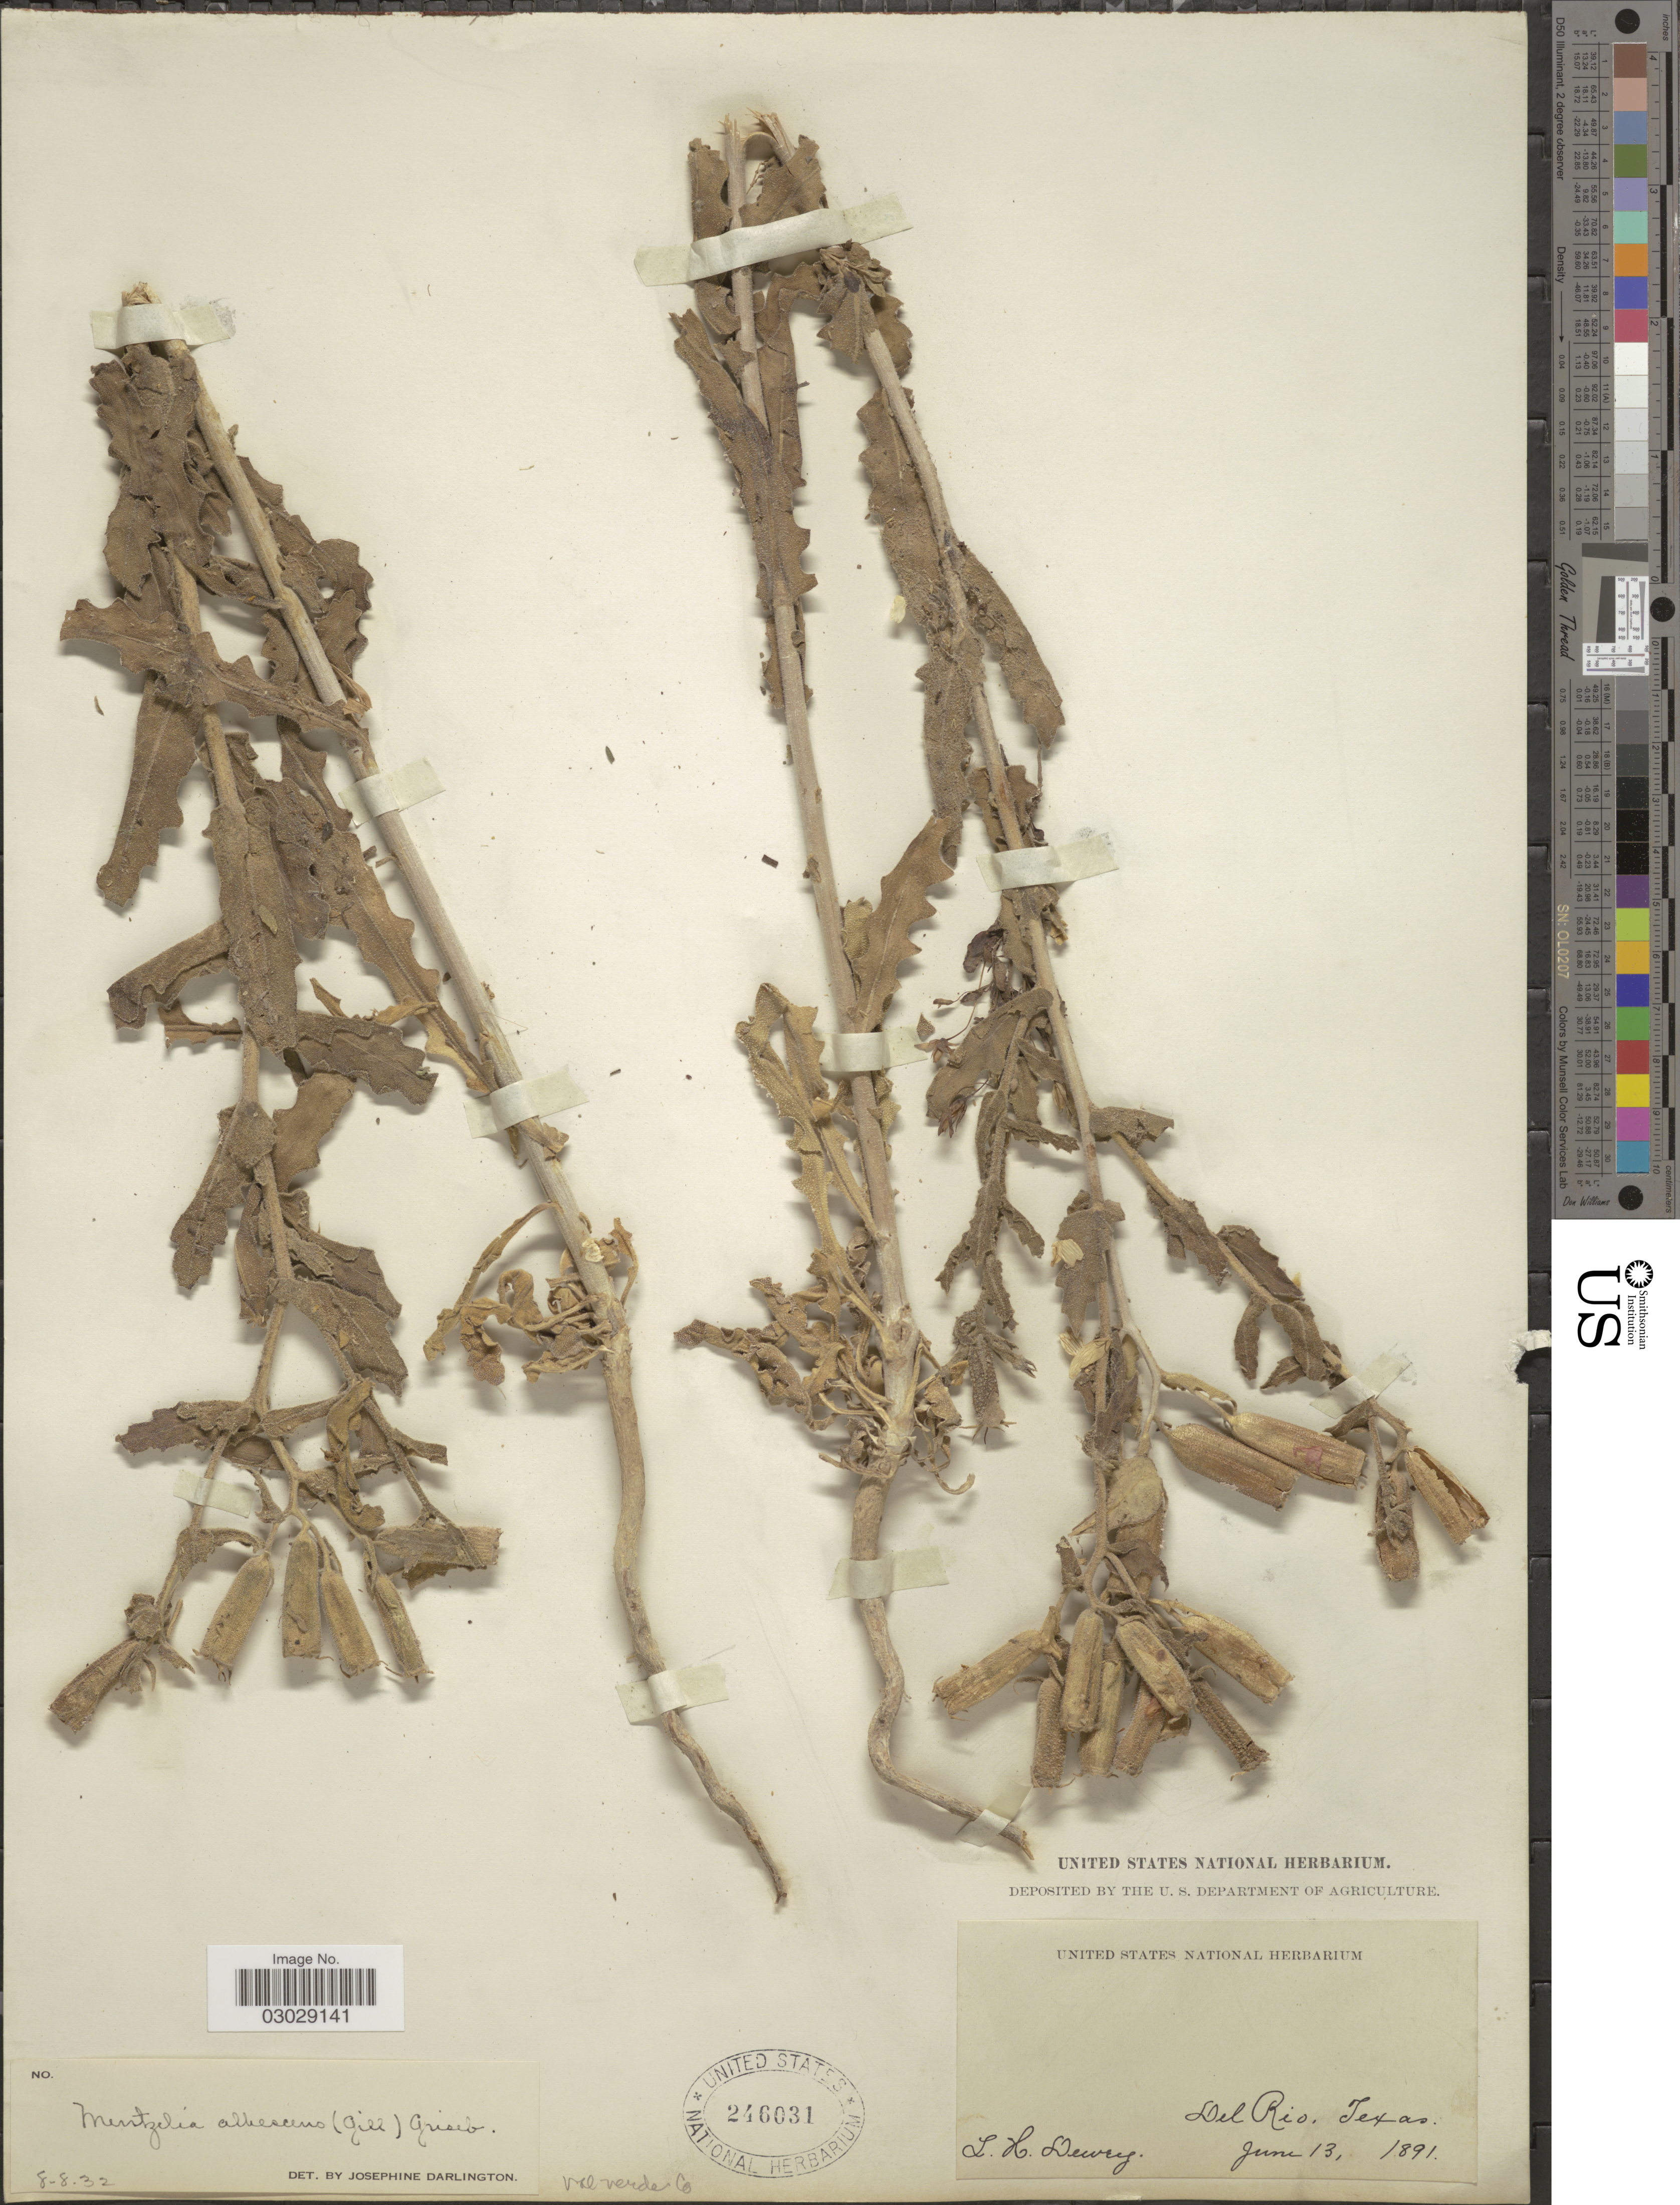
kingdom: Plantae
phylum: Tracheophyta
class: Magnoliopsida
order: Cornales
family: Loasaceae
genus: Mentzelia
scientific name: Mentzelia albescens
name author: (Gillies ex Arn.) Griseb.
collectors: L. H. Dewey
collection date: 1891-06-13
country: United States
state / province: Texas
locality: Val Verde Co. Del Rio.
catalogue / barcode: US 246031